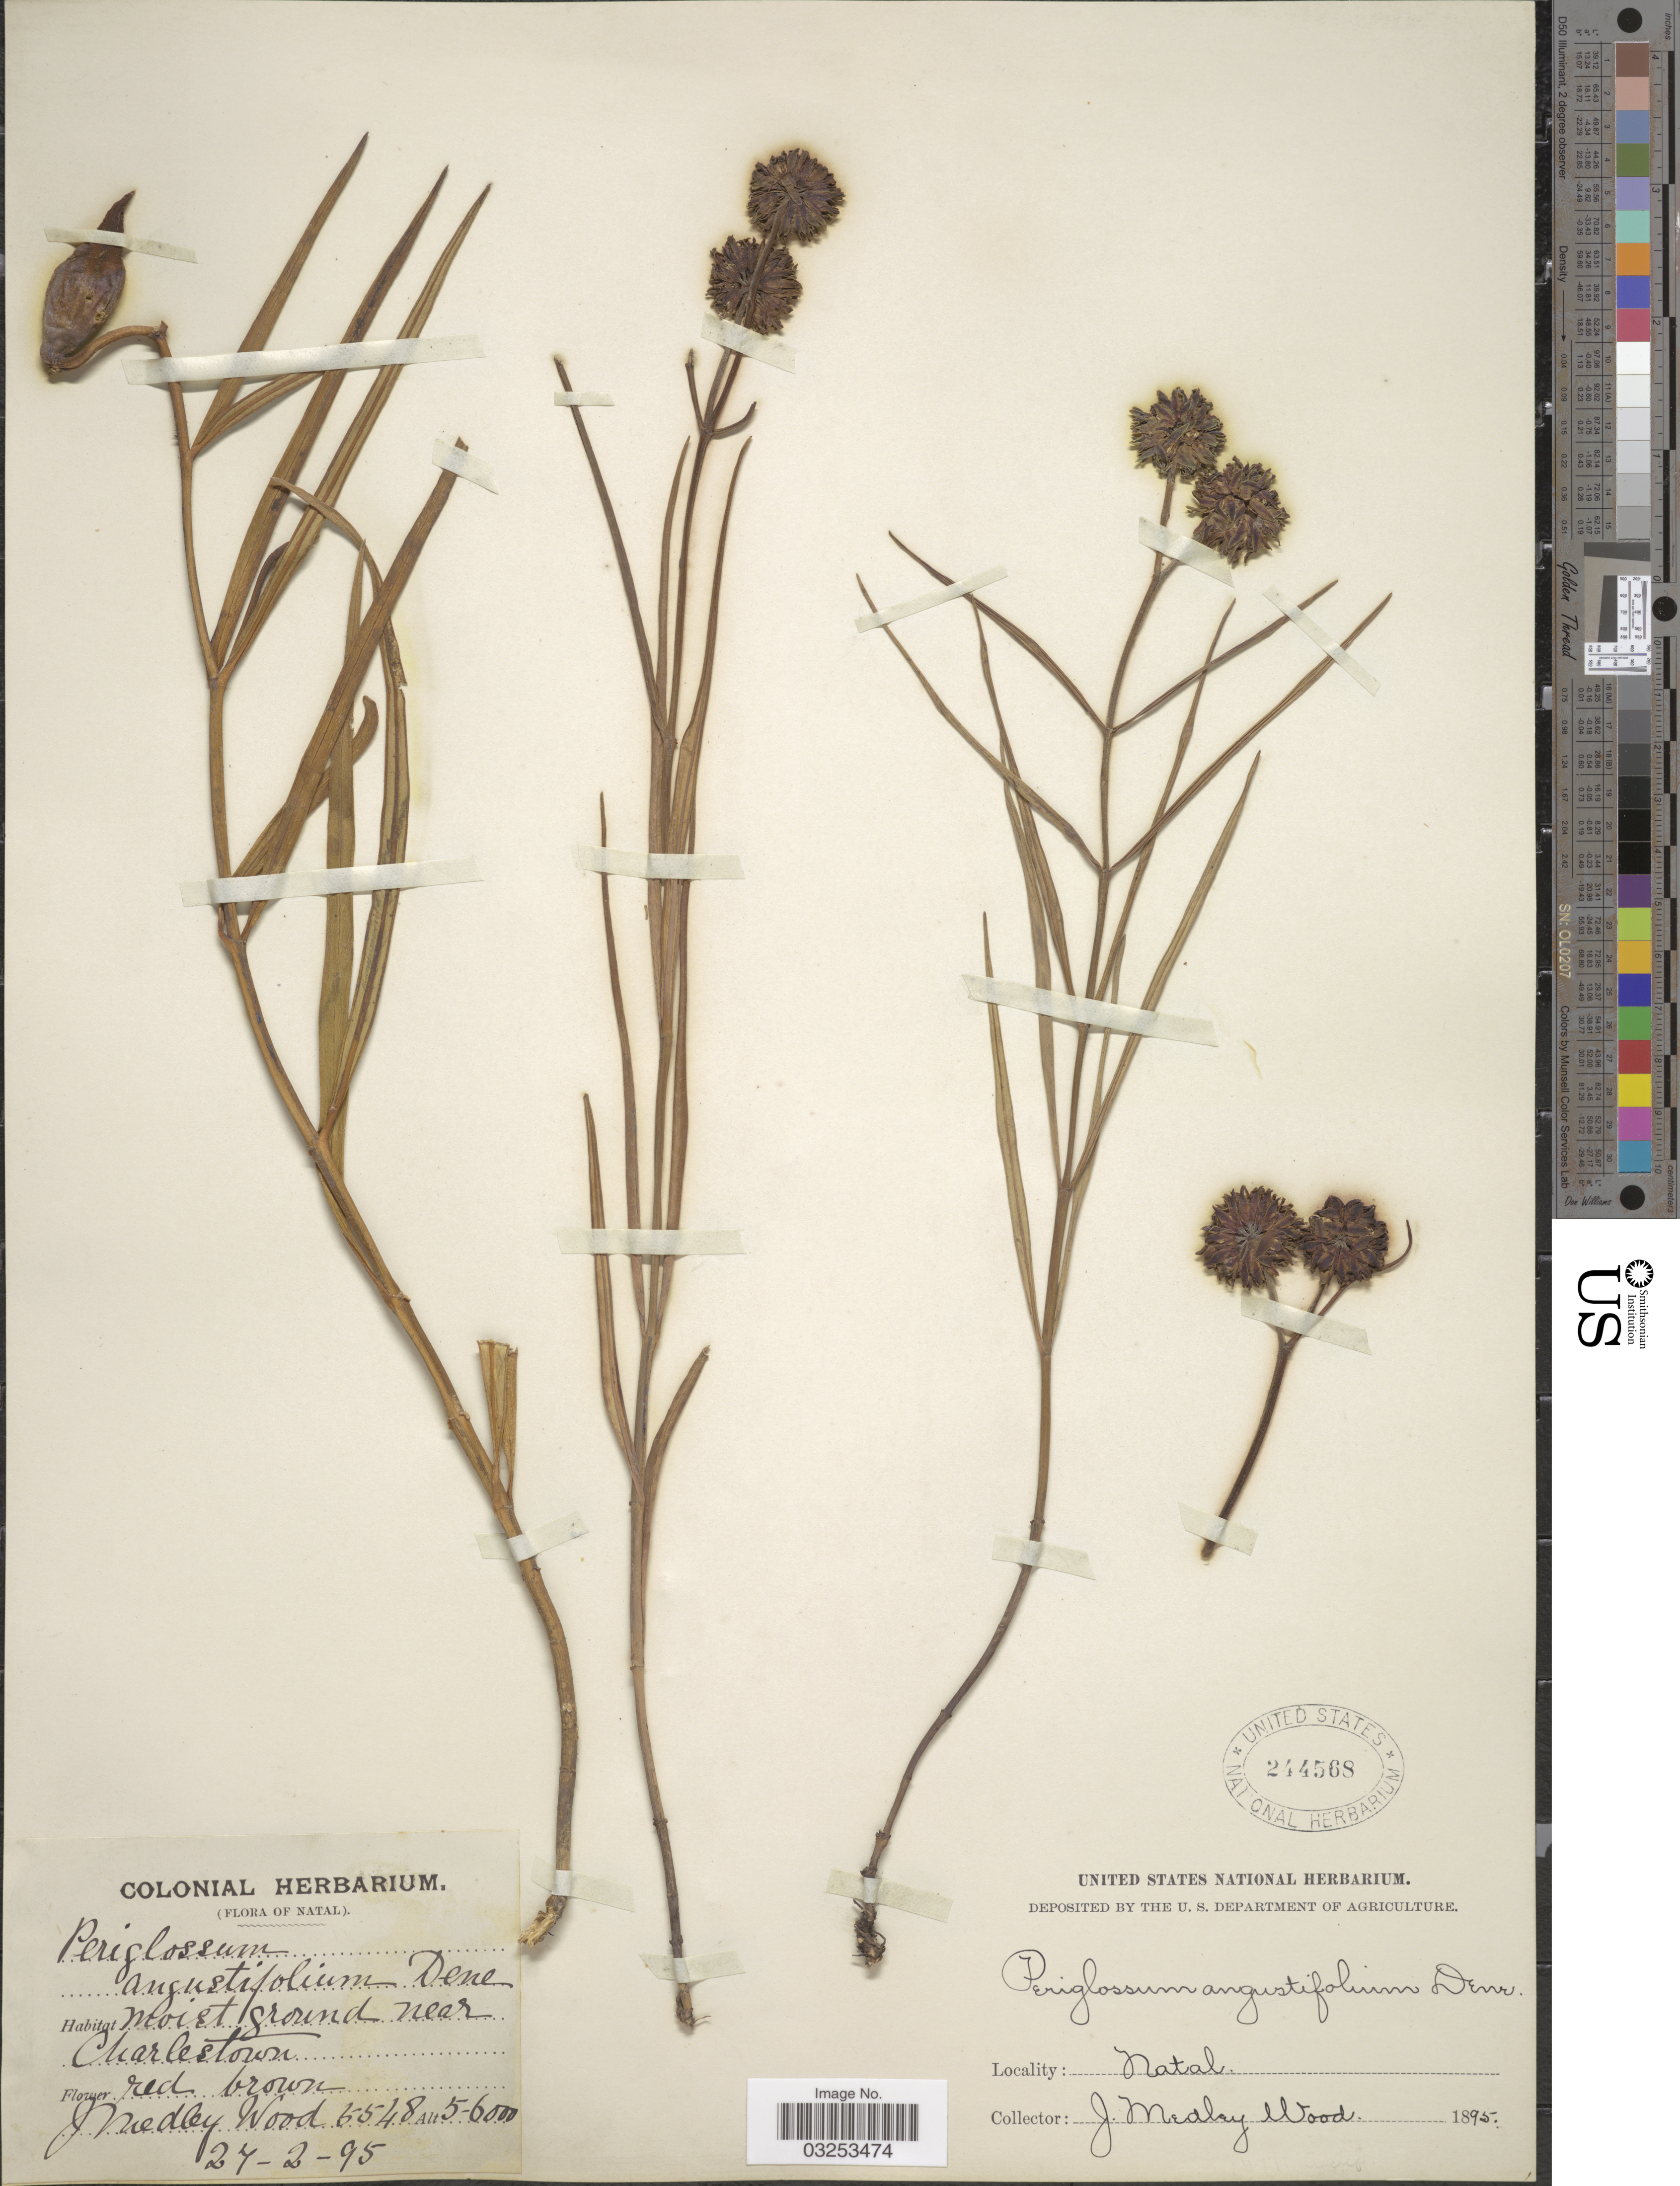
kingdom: Plantae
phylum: Tracheophyta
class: Magnoliopsida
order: Gentianales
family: Apocynaceae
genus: Periglossum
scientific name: Periglossum angustifolium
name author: Decne.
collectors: J. Medley Wood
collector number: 5548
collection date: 1895-02-27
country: South Africa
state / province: KwaZulu-Natal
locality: Natal, near Charlestown.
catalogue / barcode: US 244568